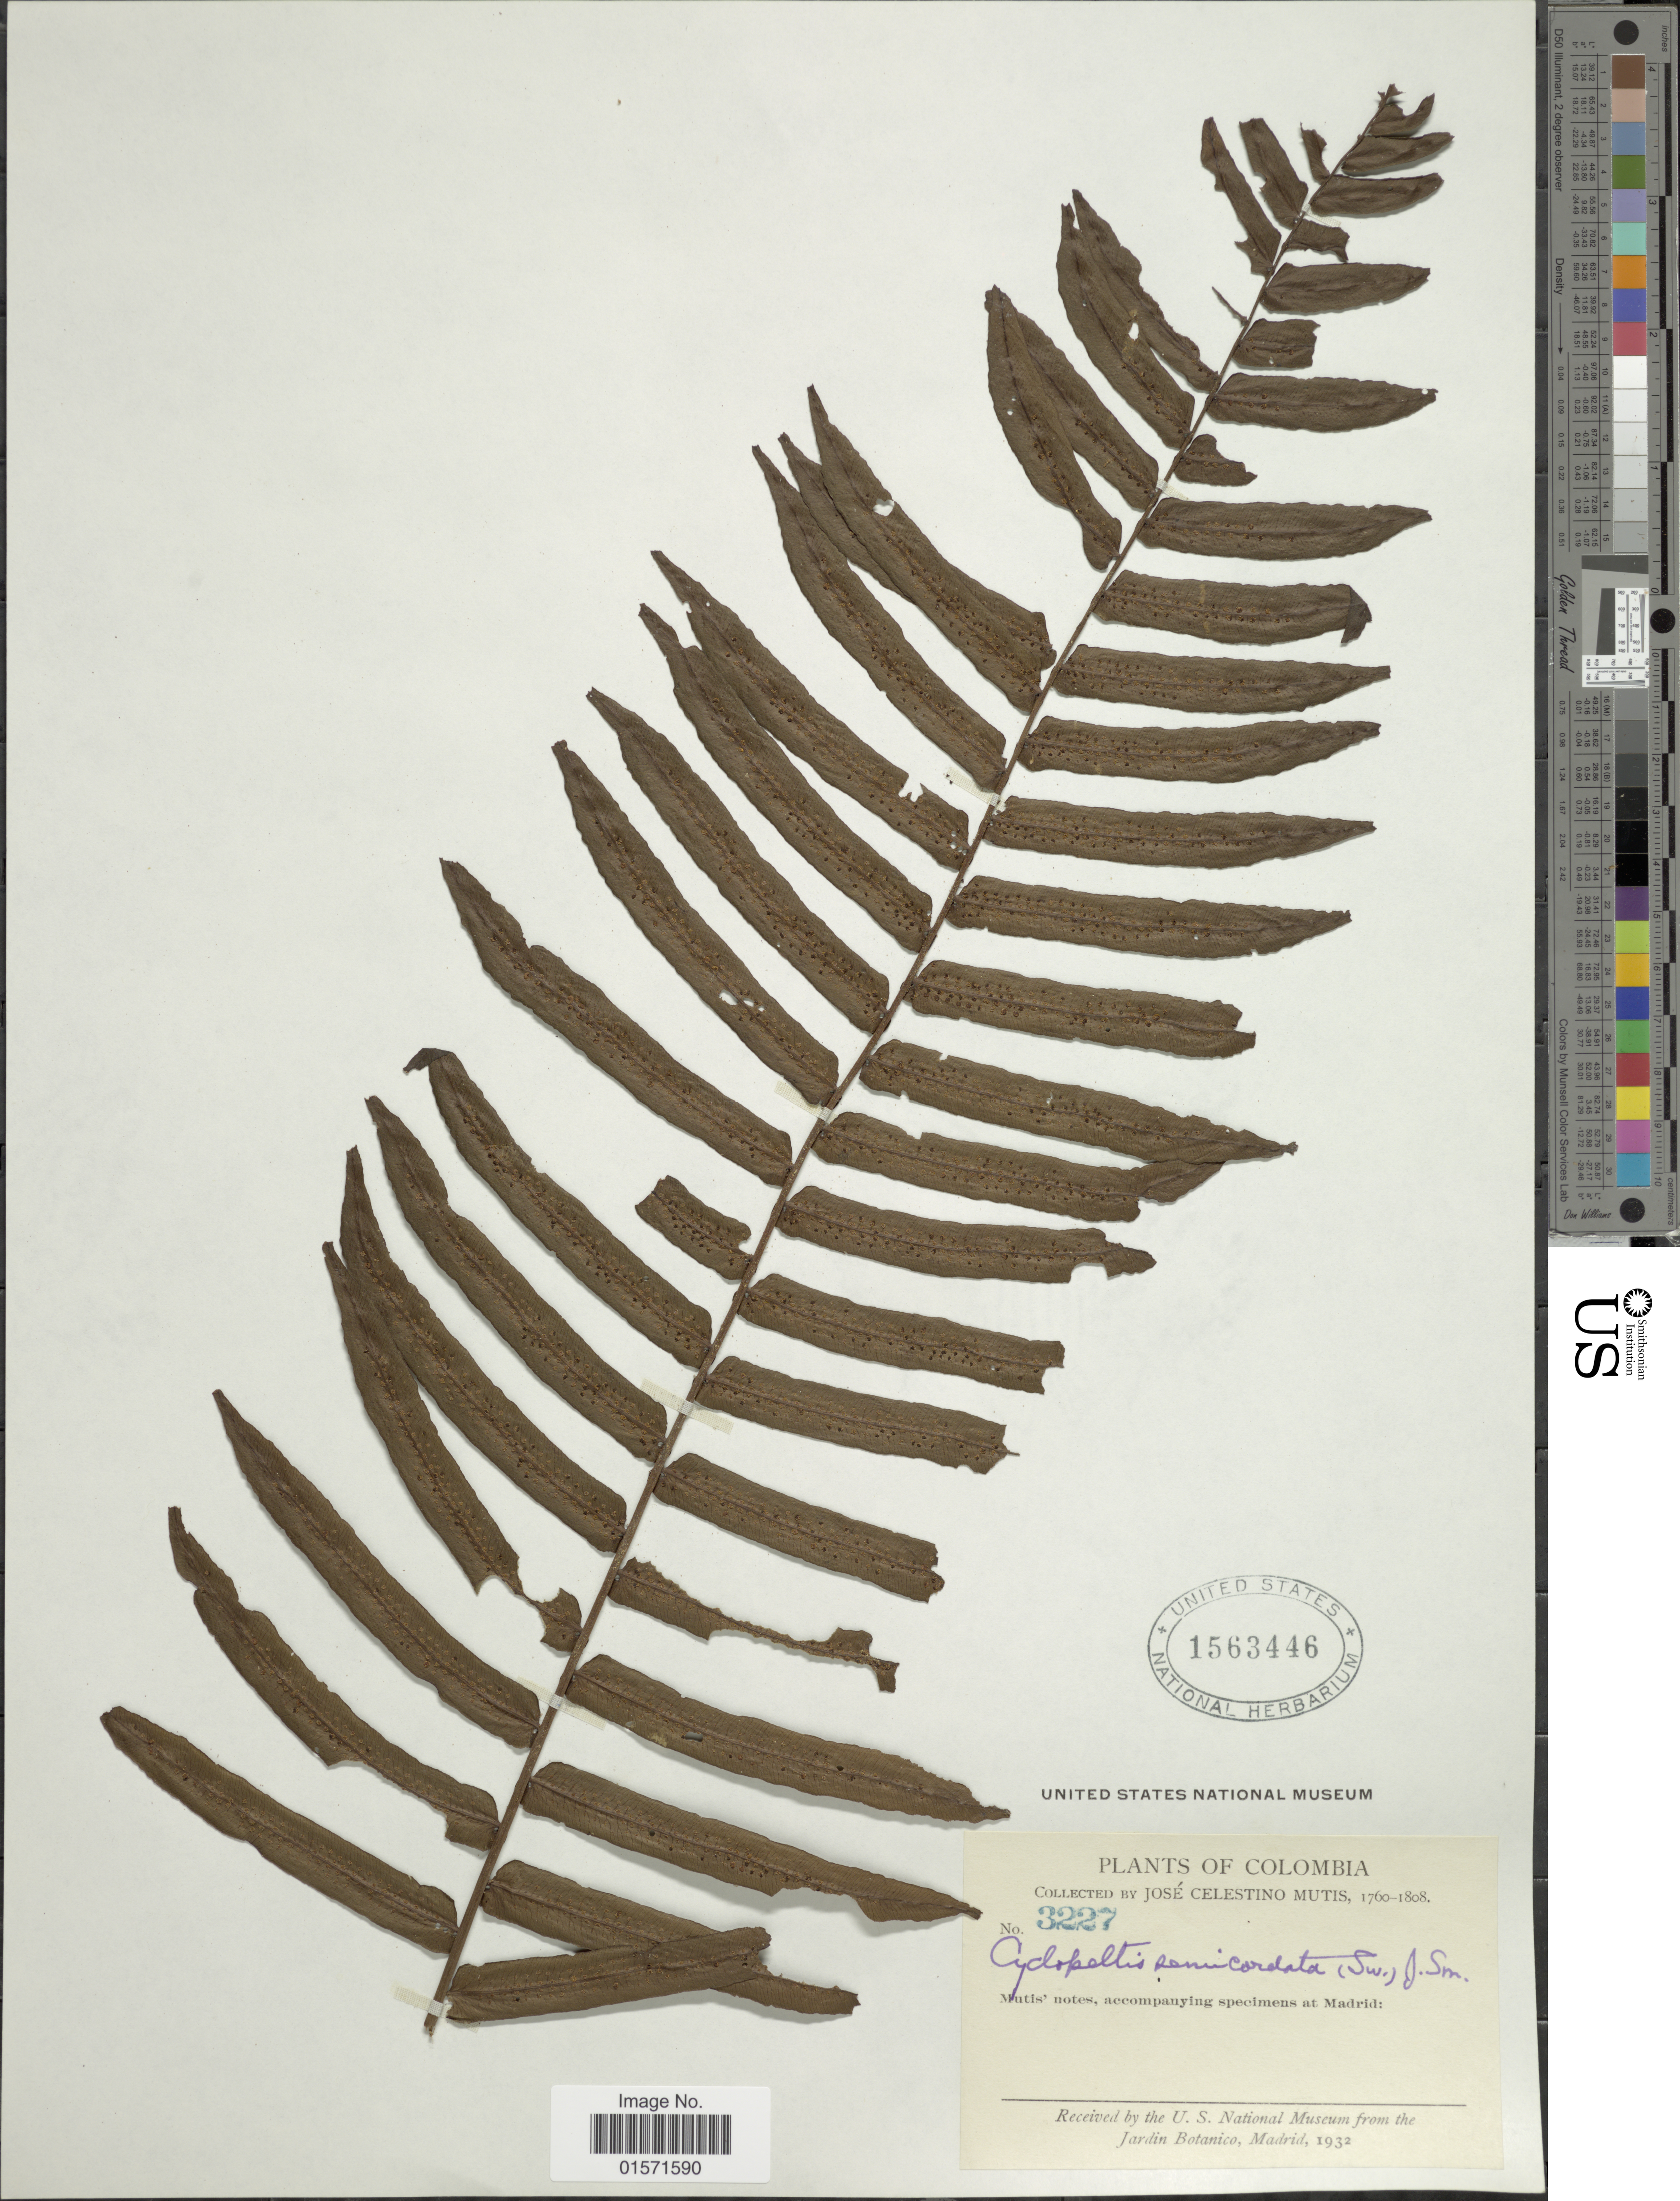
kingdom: Plantae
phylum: Tracheophyta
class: Polypodiopsida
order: Polypodiales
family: Lomariopsidaceae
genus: Cyclopeltis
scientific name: Cyclopeltis semicordata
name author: (Sw.) J. Sm.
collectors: J. C. B. Mutis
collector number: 3227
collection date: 1760/1808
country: Colombia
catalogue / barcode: US 1563446